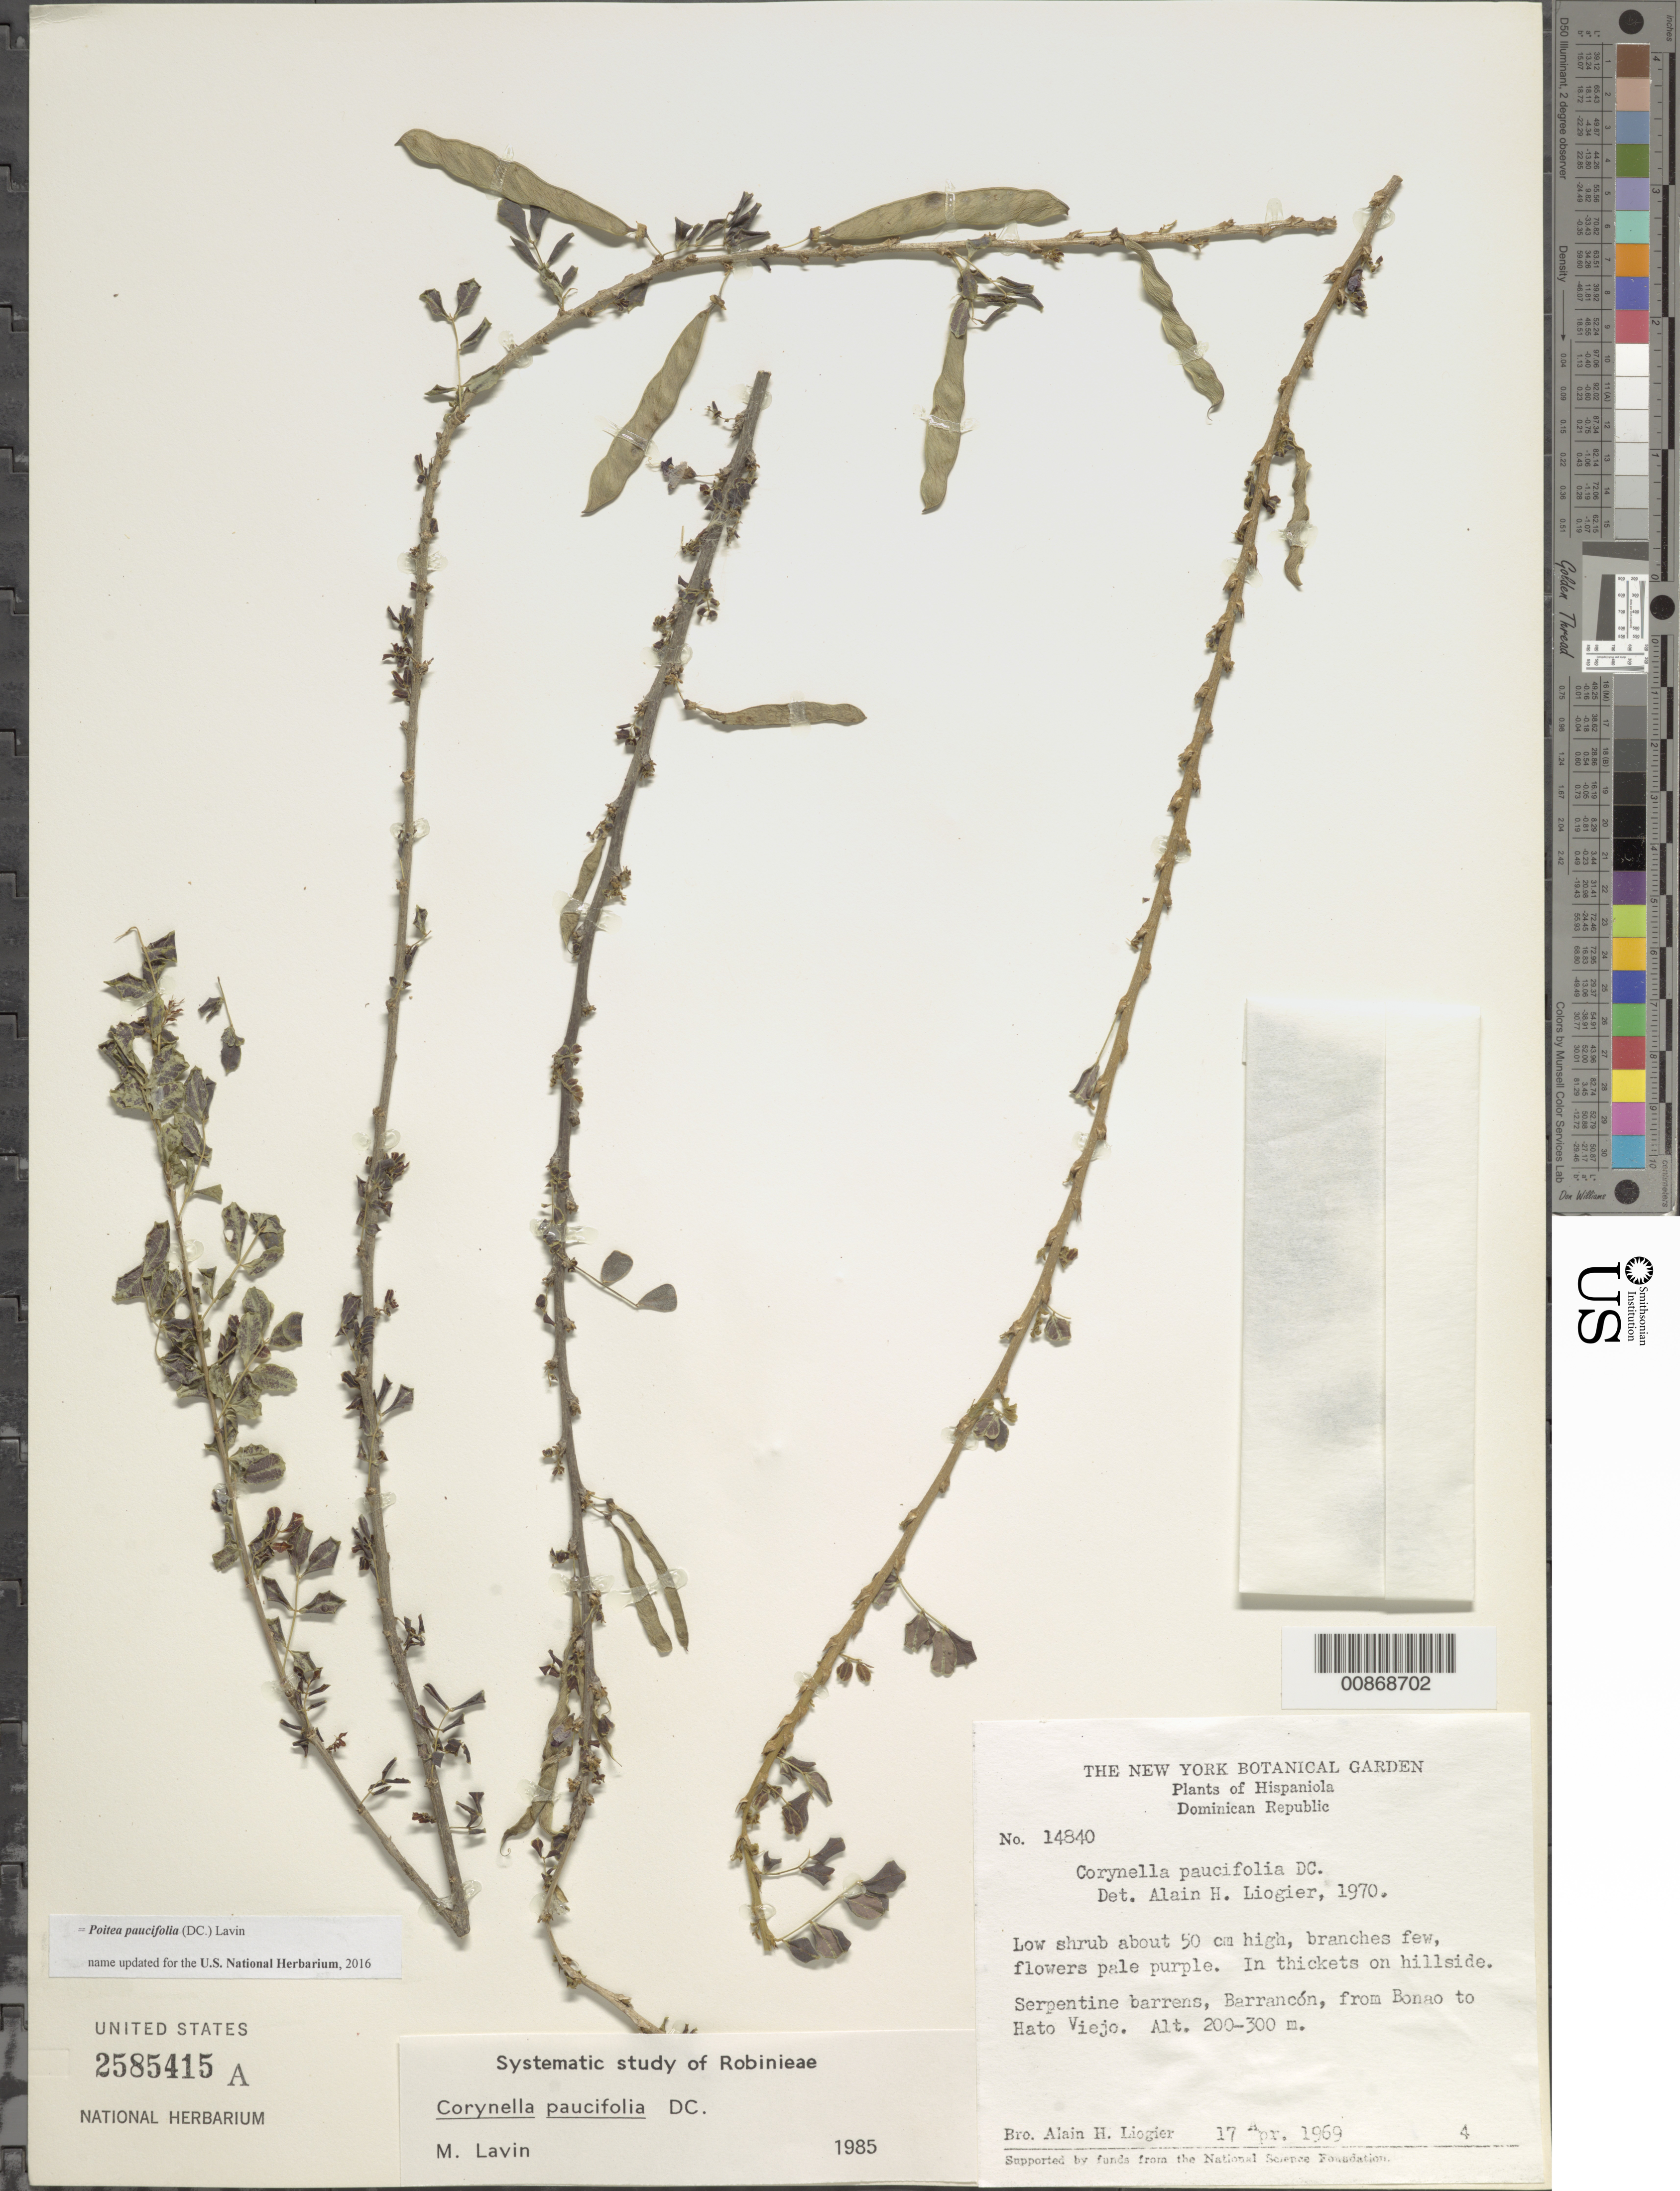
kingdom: Plantae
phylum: Tracheophyta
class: Magnoliopsida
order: Fabales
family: Fabaceae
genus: Poitea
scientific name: Poitea paucifolia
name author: (DC.) Lavin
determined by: Lavin, M.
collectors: A. H. Liogier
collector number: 14840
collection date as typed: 17 Apr 1969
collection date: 1969-04-17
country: Dominican Republic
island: Hispaniola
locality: Barrancón, from Bonao to Hato Viejo.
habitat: In thickets on hillside. Serpentine barrens.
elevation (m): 200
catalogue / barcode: US 2585415A